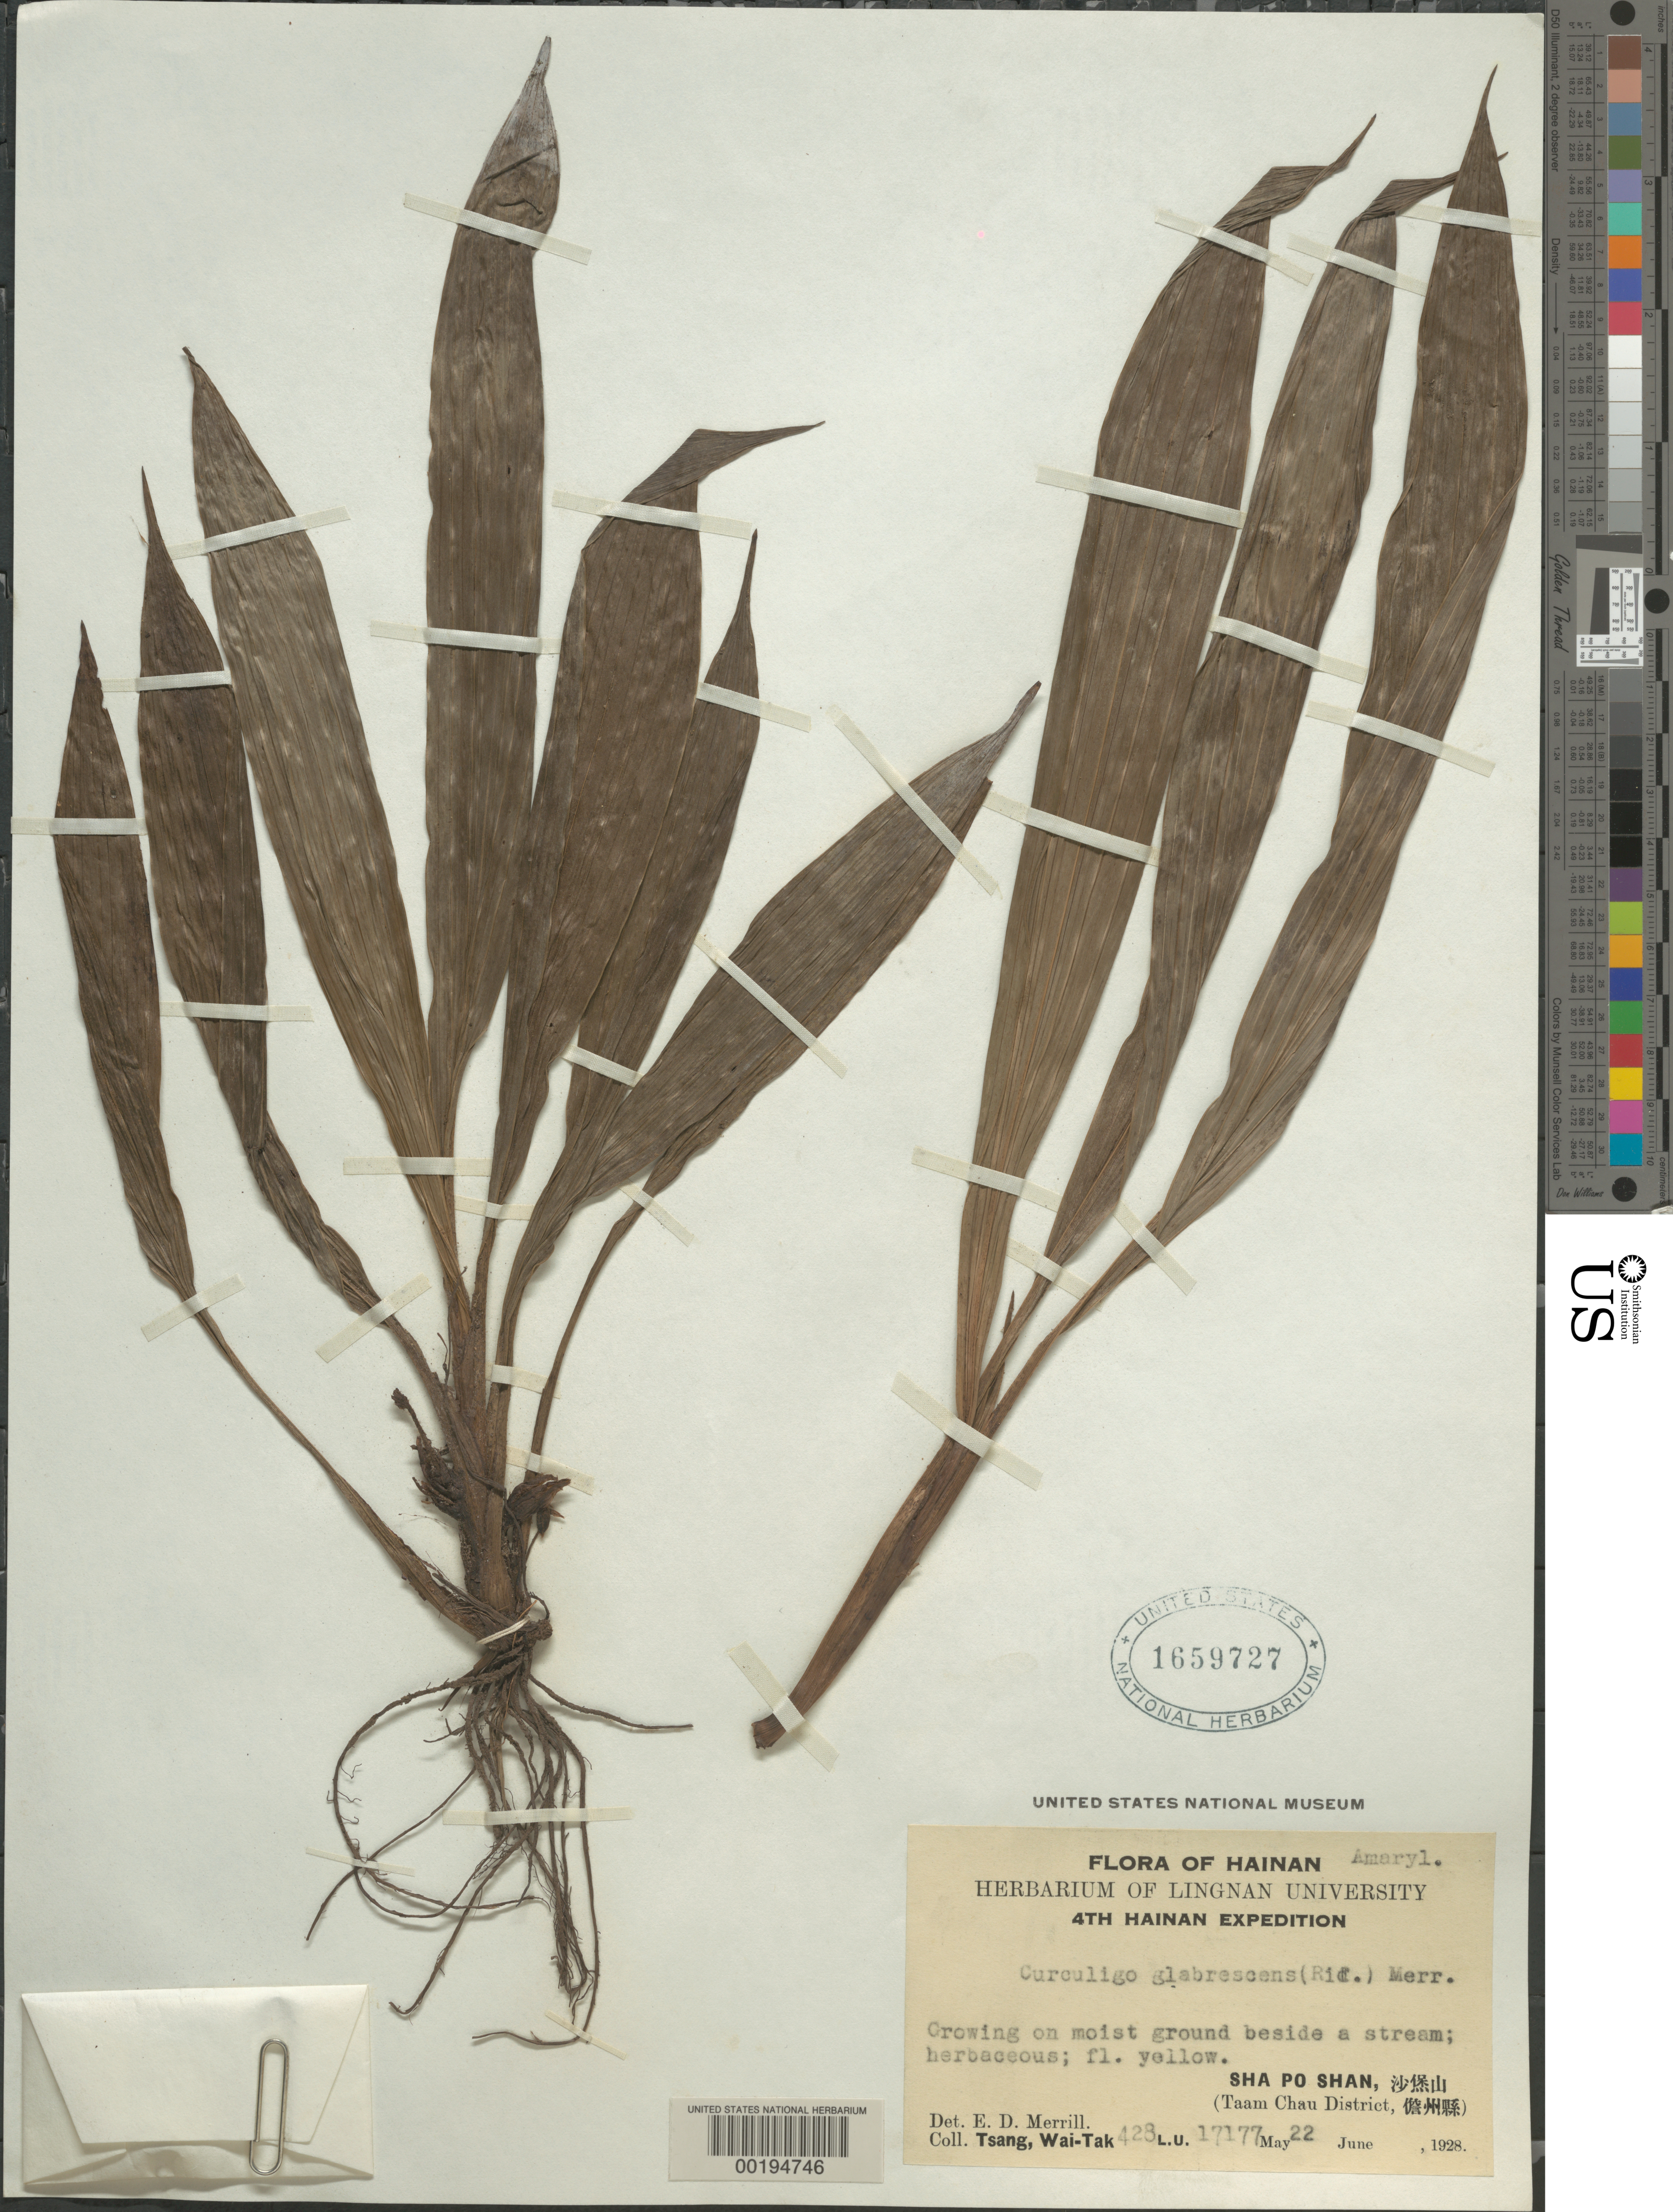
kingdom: Plantae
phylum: Tracheophyta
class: Liliopsida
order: Asparagales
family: Hypoxidaceae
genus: Curculigo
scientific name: Curculigo glabrescens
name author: (Ridl.) Merr.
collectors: W. T. Tsang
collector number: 428 / 17177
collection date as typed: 22 May 1928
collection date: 1928-05-22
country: China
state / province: Hainan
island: Hainan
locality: Hainan i.; sa po shan; taam chau district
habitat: Moist ground beside a stream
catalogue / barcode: US 1659727